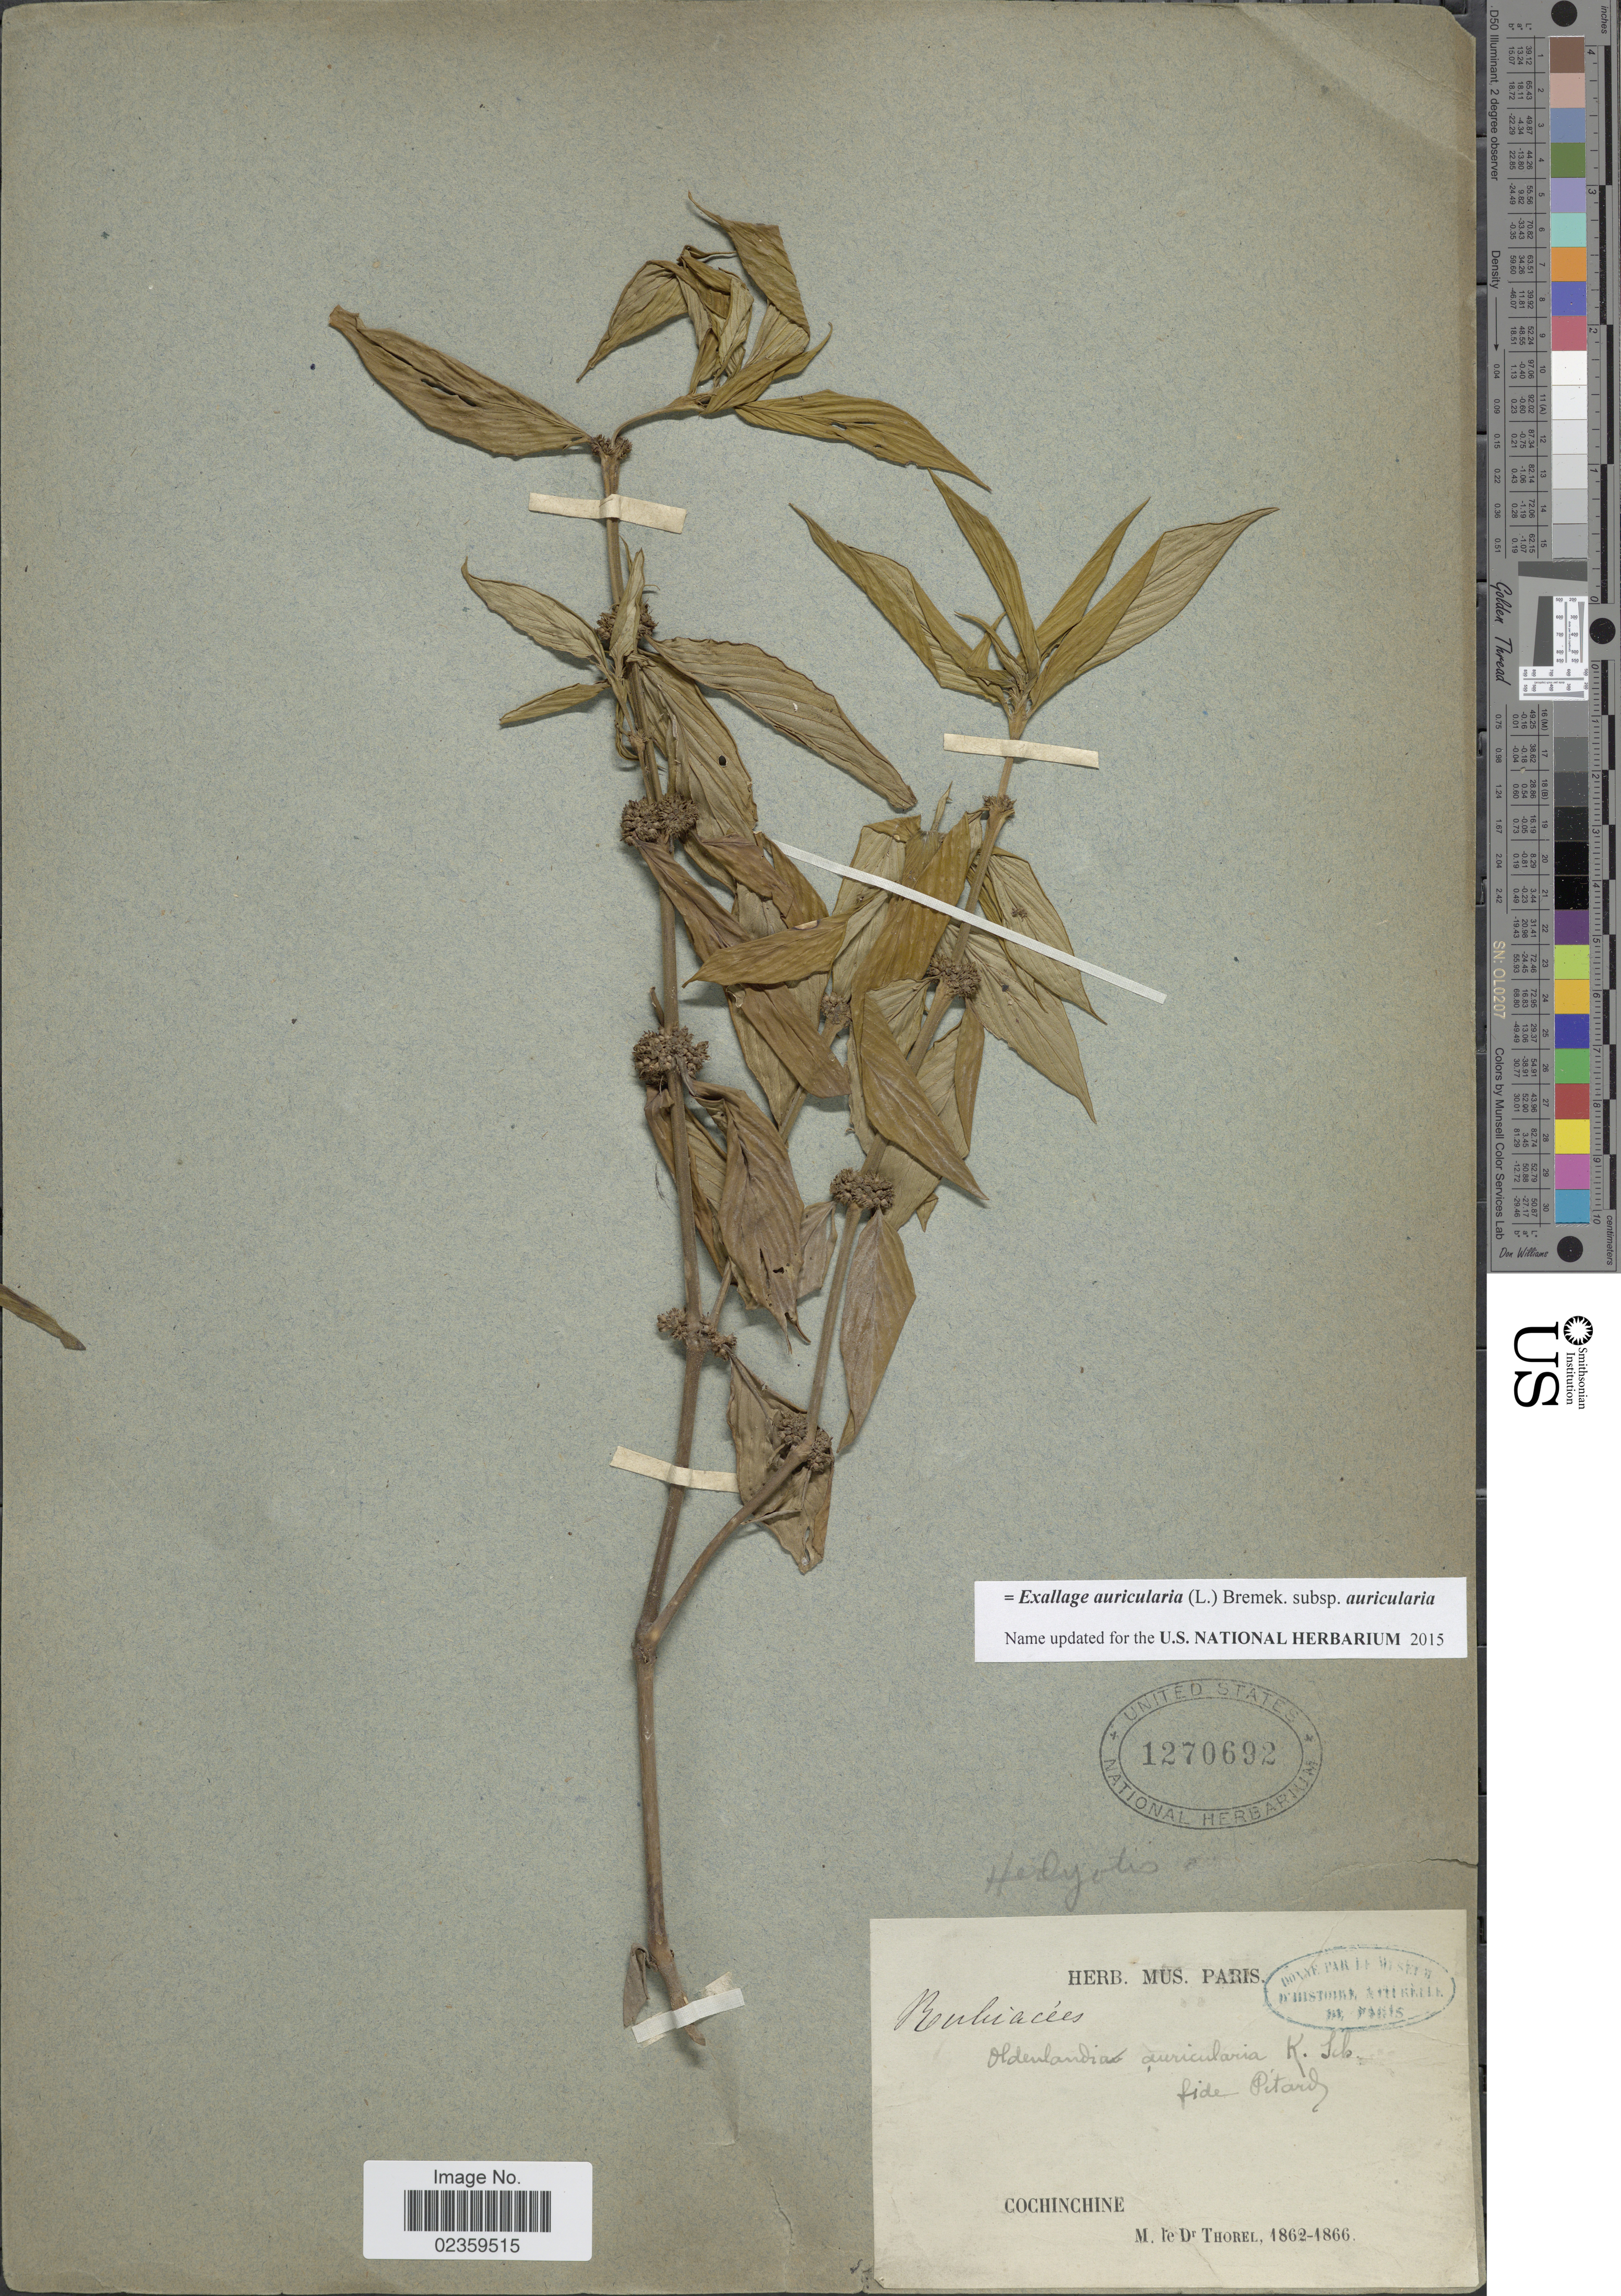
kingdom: Plantae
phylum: Tracheophyta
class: Magnoliopsida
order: Gentianales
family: Rubiaceae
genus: Exallage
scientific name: Exallage auricularia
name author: (L.) Bremek.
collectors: M. de Thorel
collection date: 1862/1866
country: Vietnam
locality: Cochinchine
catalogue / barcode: US 1270692